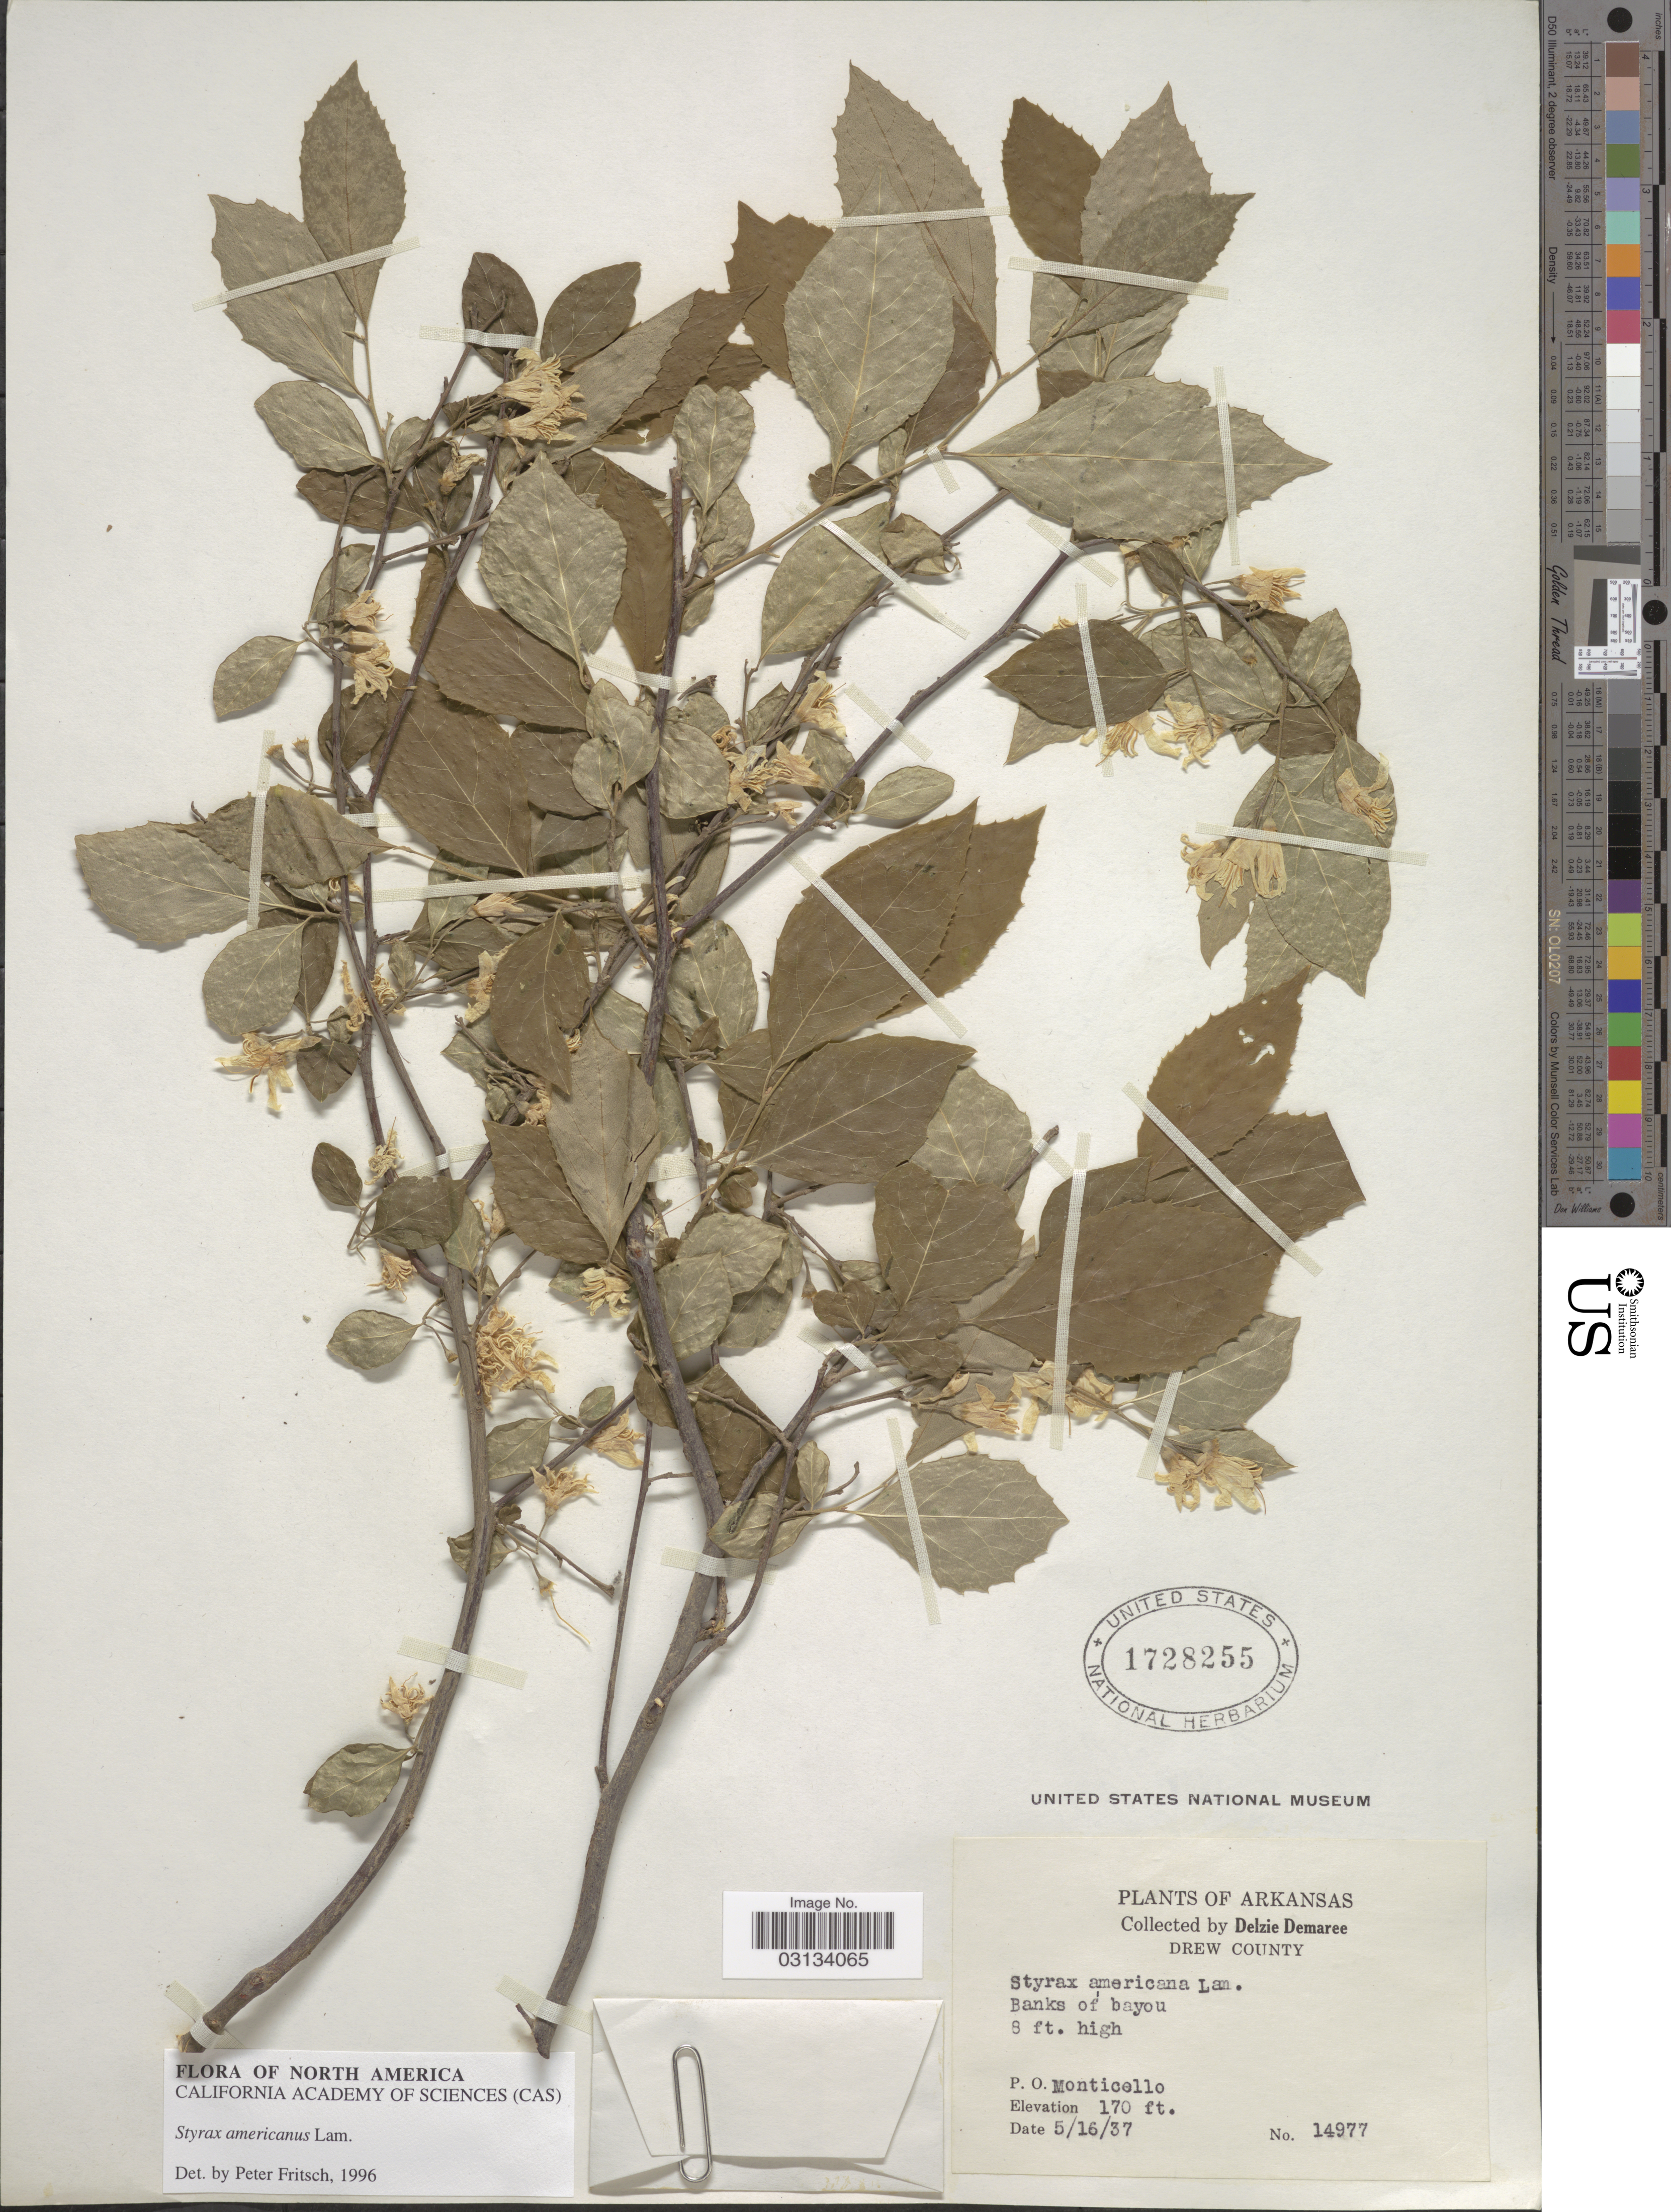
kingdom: Plantae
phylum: Tracheophyta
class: Magnoliopsida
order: Ericales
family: Styracaceae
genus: Styrax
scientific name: Styrax americanus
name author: Lam.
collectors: D. Demaree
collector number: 14977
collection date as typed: Transcribed d/m/y: 16/5/37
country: United States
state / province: Arkansas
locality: Drew County. P. O. Monticello.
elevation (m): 52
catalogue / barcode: US 1728255